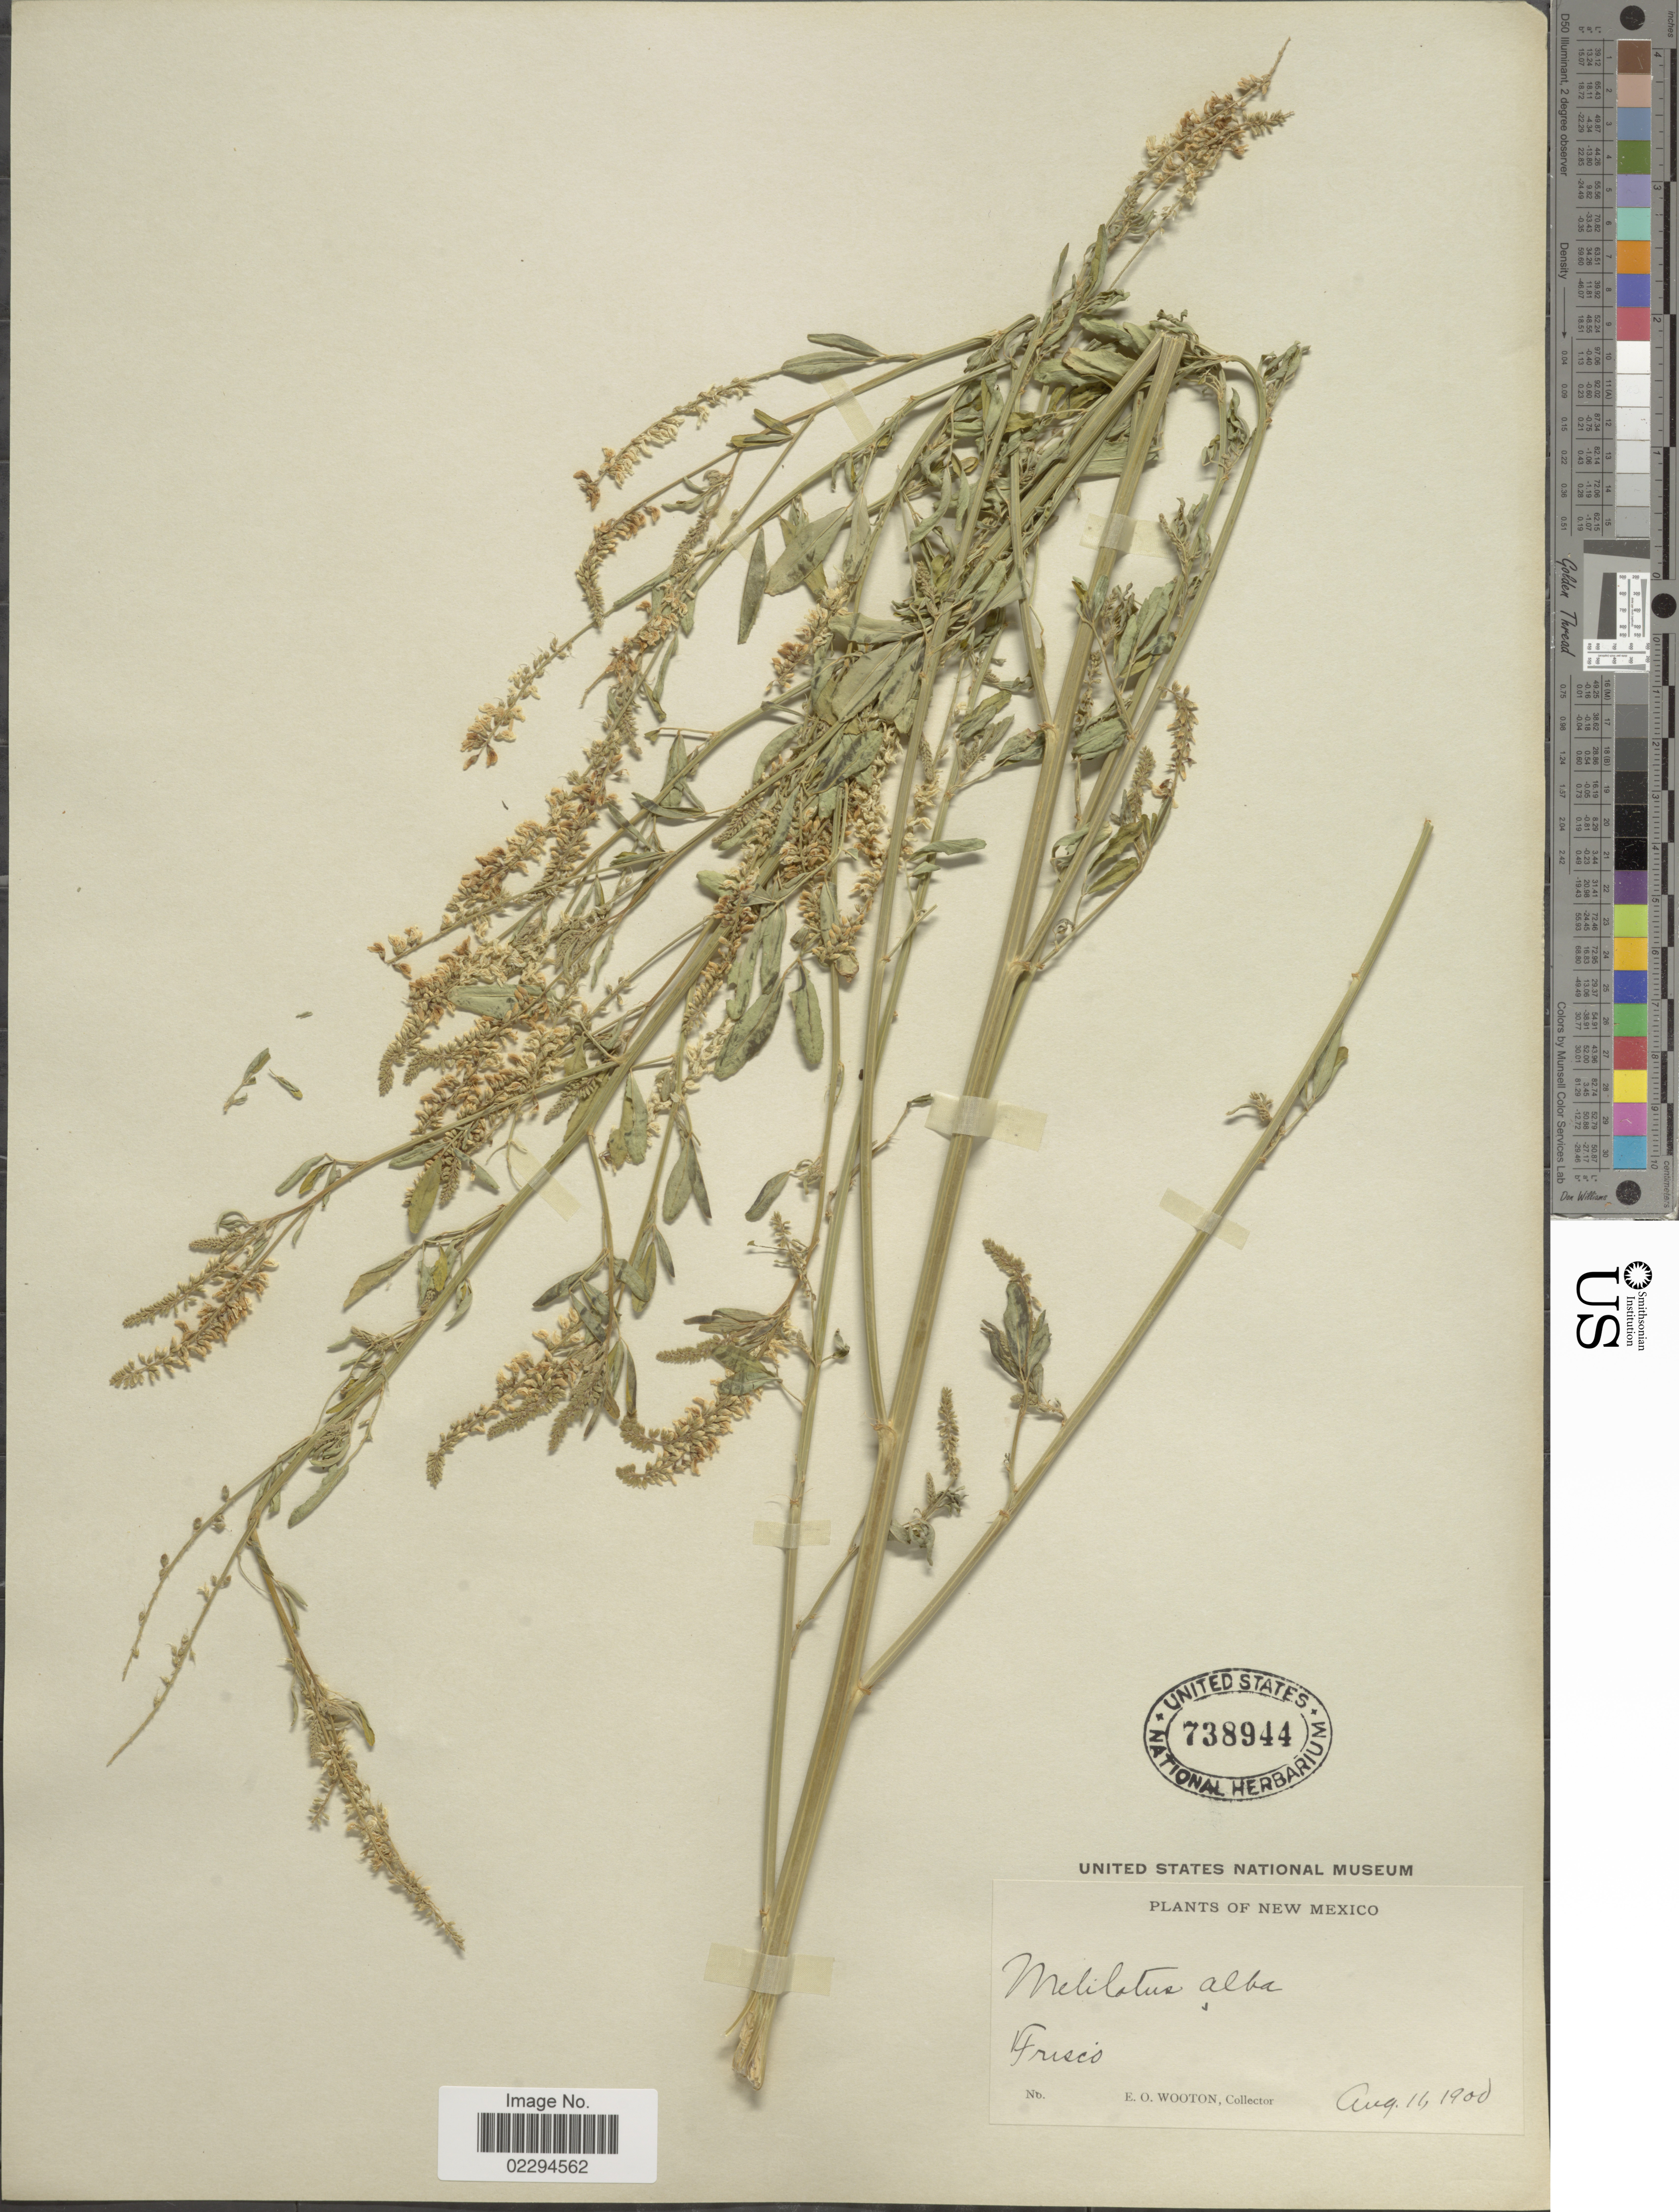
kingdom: Plantae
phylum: Tracheophyta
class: Magnoliopsida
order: Fabales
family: Fabaceae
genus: Melilotus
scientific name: Melilotus albus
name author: Medik.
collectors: E. O. Wooton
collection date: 1900-08-11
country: United States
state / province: New Mexico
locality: Frisco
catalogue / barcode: US 738944